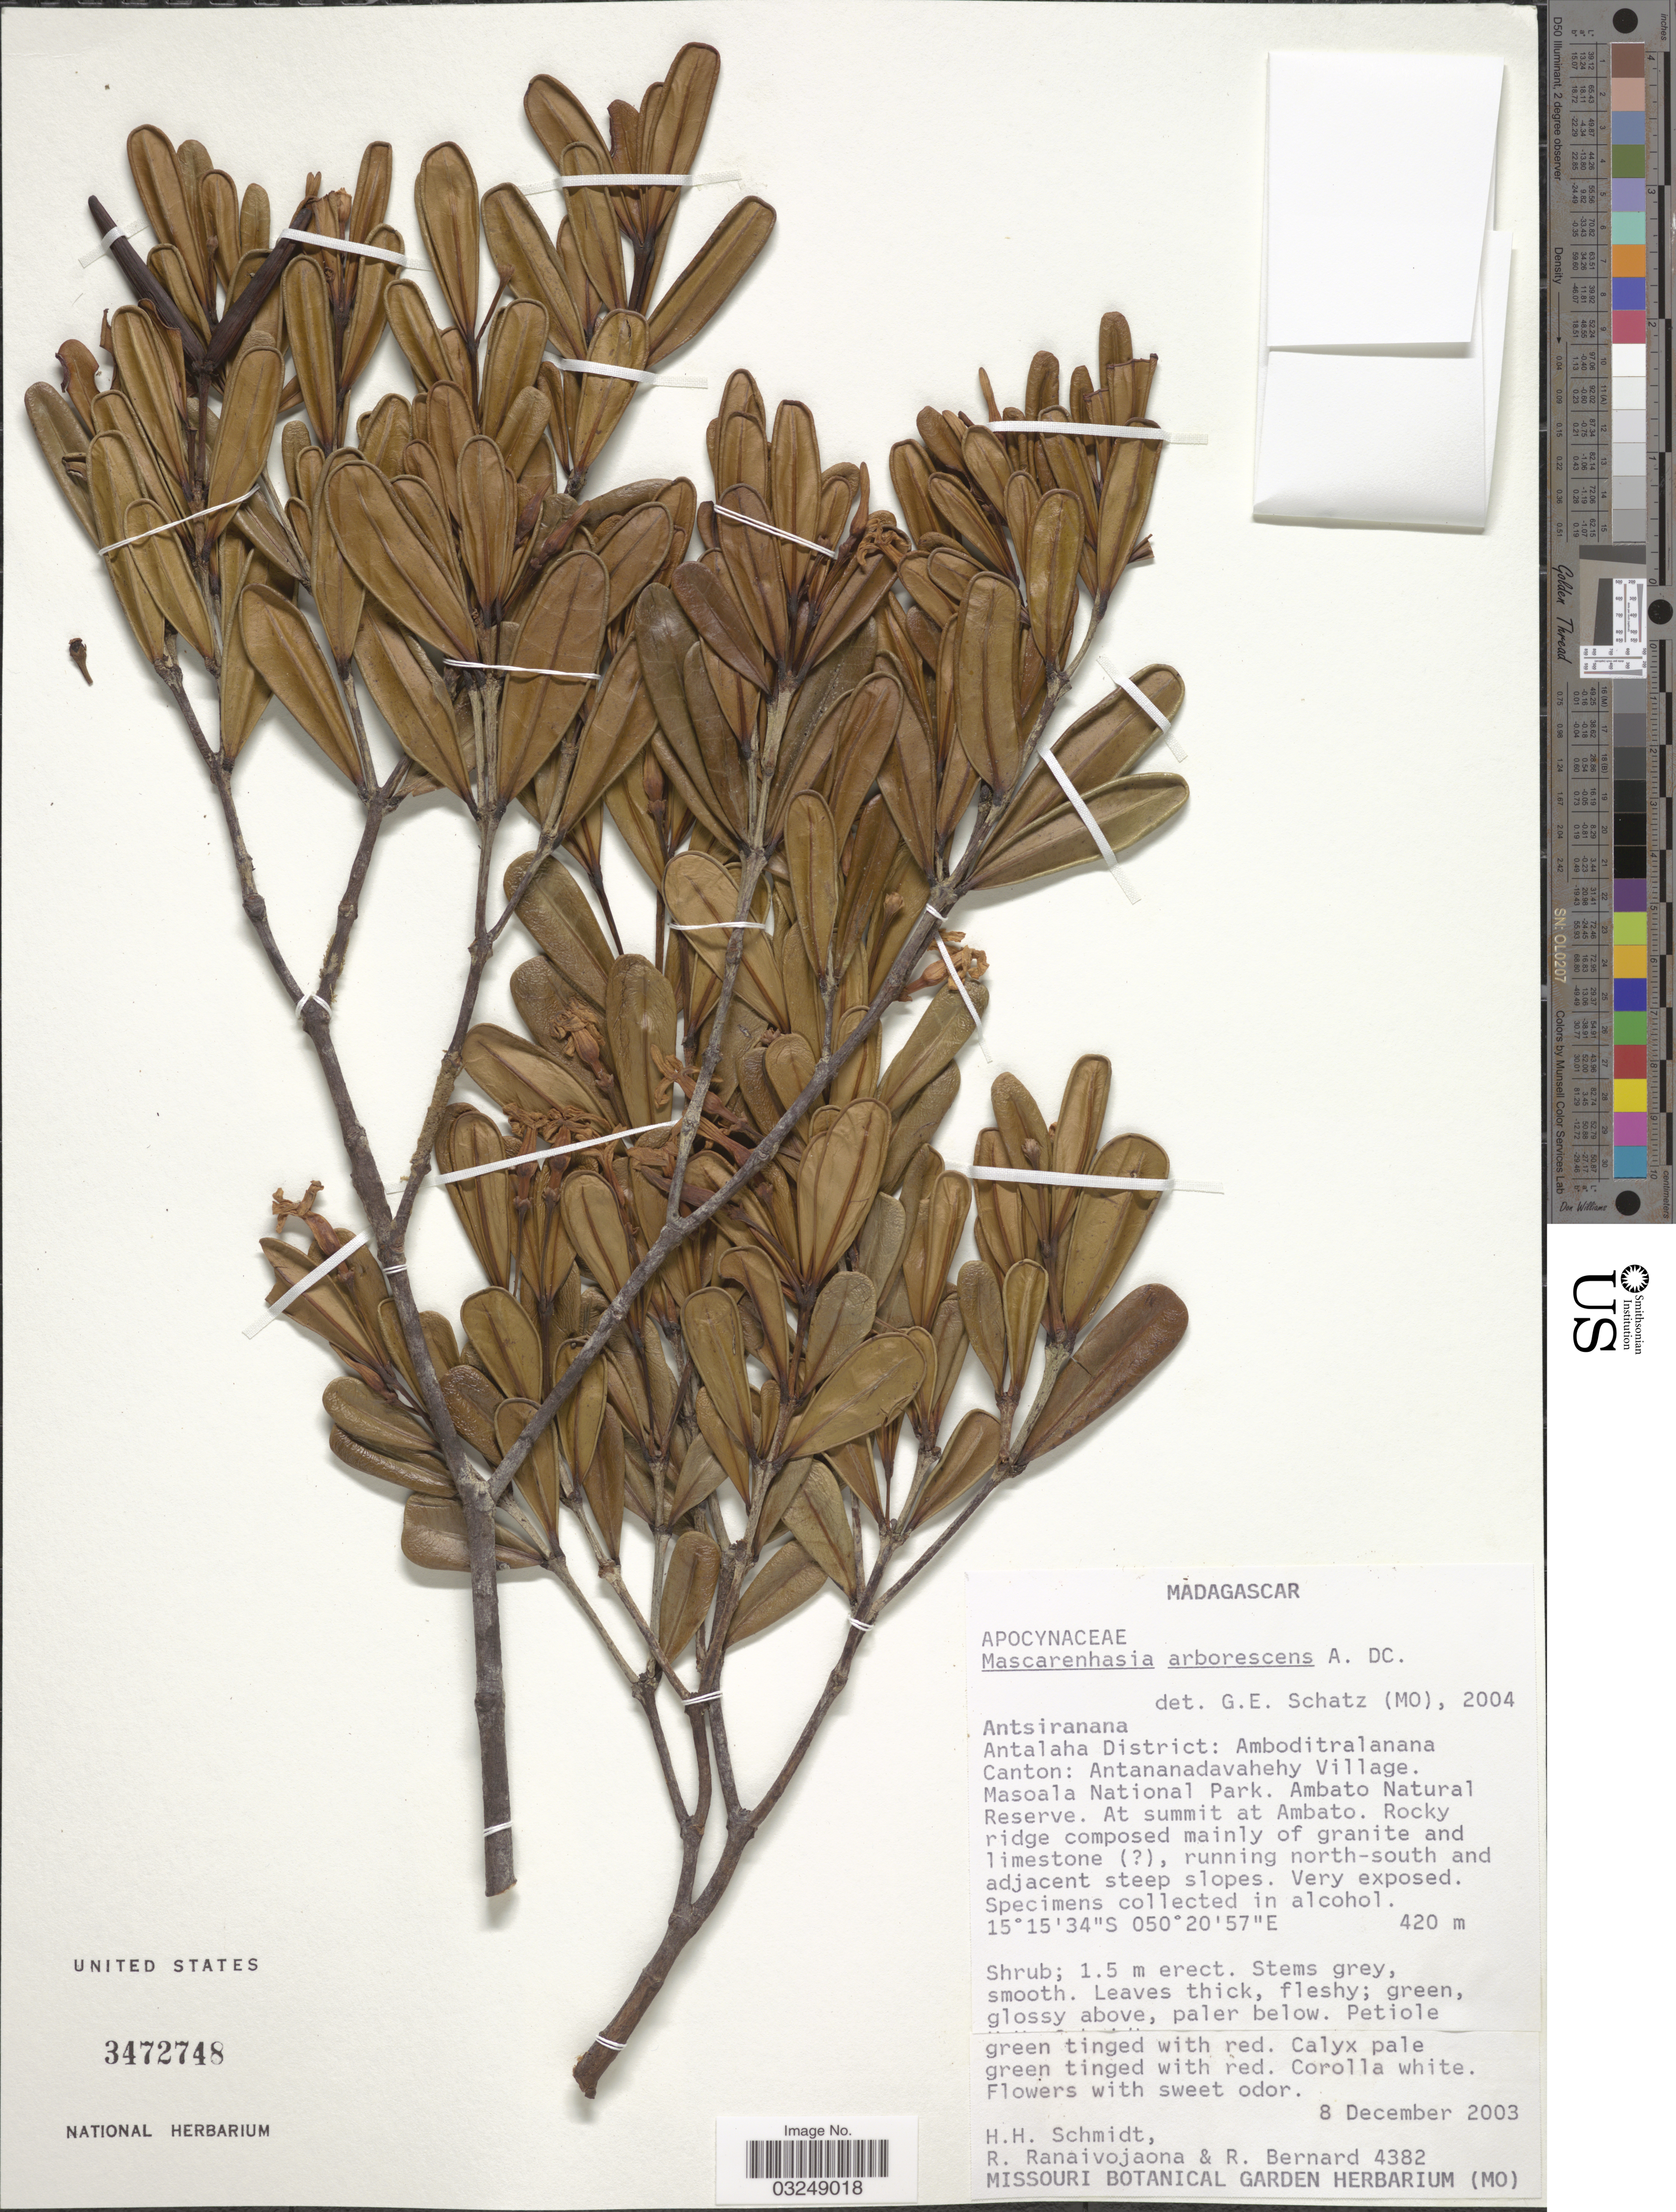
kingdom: Plantae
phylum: Tracheophyta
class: Magnoliopsida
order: Gentianales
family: Apocynaceae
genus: Mascarenhasia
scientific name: Mascarenhasia arborescens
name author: A. DC.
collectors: H. H. Schmidt, R. Ranaivojaona & R. Bernard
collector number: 4382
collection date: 2003-12-08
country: Madagascar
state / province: Sava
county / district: Antalaha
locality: Antalaha District: Amboditralanana Canton: Antananadavehehy Village. Masoala National Park. Ambato Natural Reserve. At summit at Ambato.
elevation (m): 420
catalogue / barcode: US 3472748